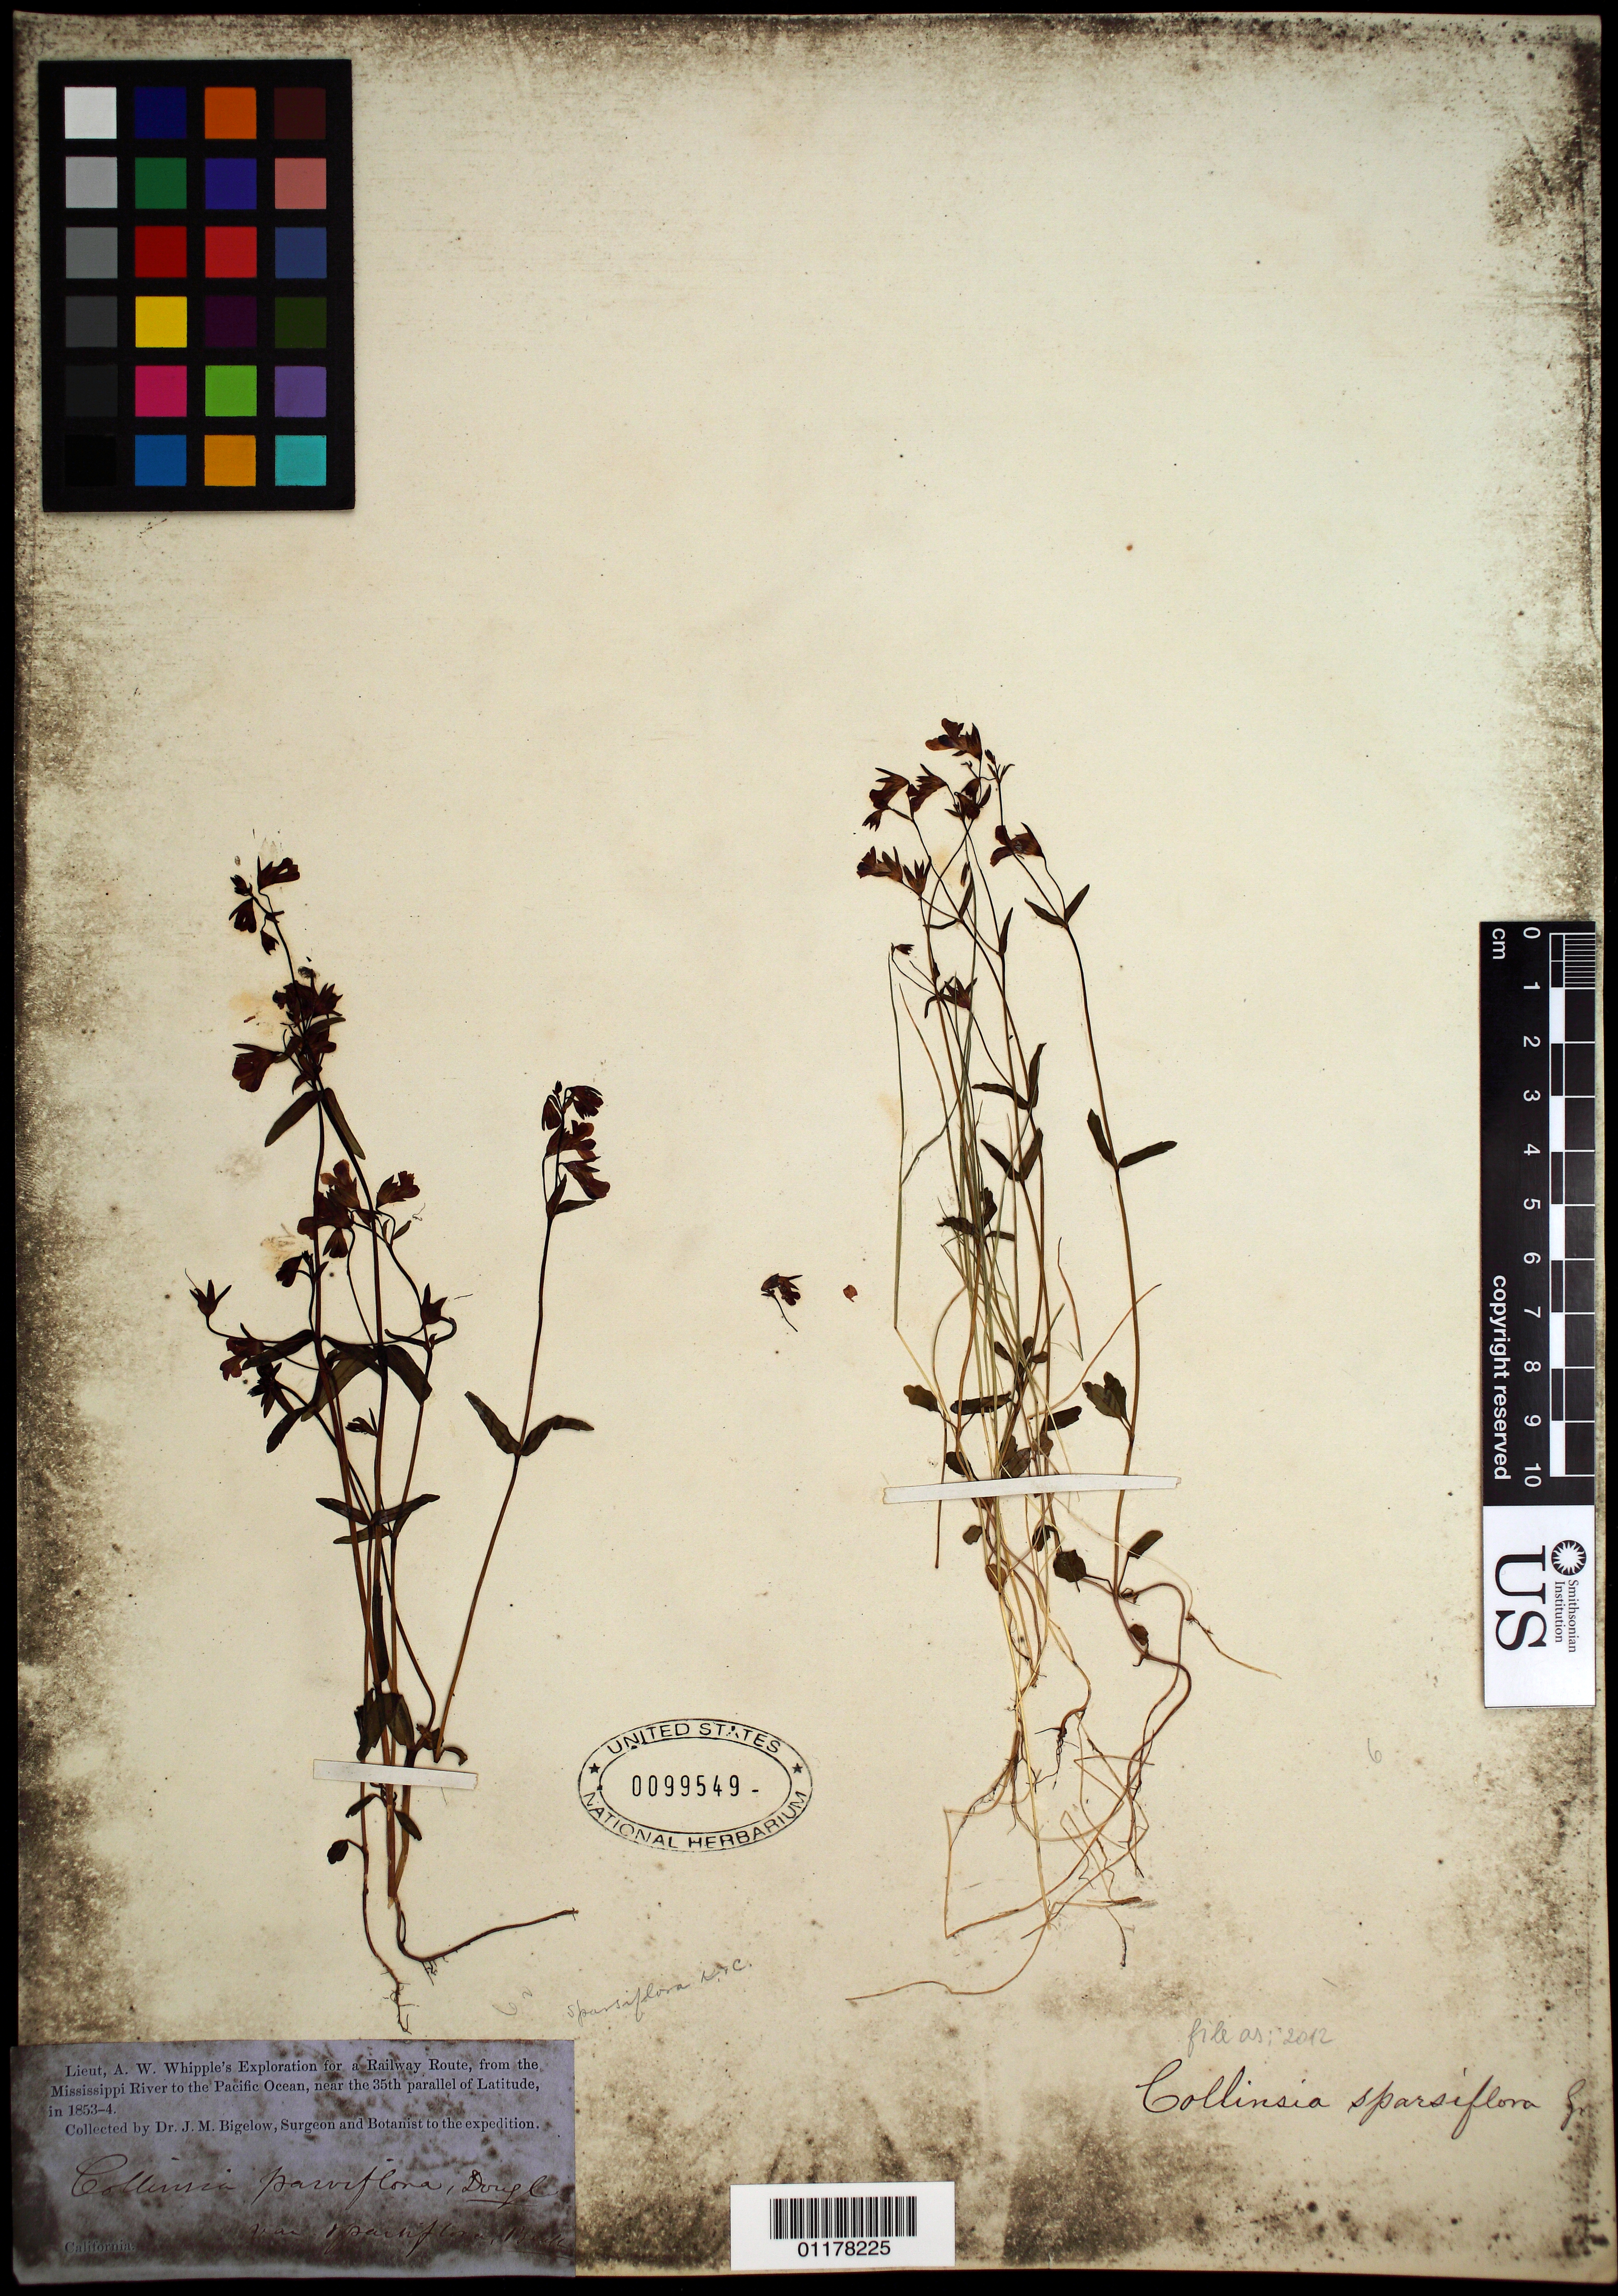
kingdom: Plantae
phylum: Tracheophyta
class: Magnoliopsida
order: Lamiales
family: Plantaginaceae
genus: Collinsia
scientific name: Collinsia sparsiflora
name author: Fisch. & C.A. Mey.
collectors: J. M. Bigelow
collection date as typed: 1853 to -- --- 1854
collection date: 1853/1854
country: United States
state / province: California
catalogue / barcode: US 99549